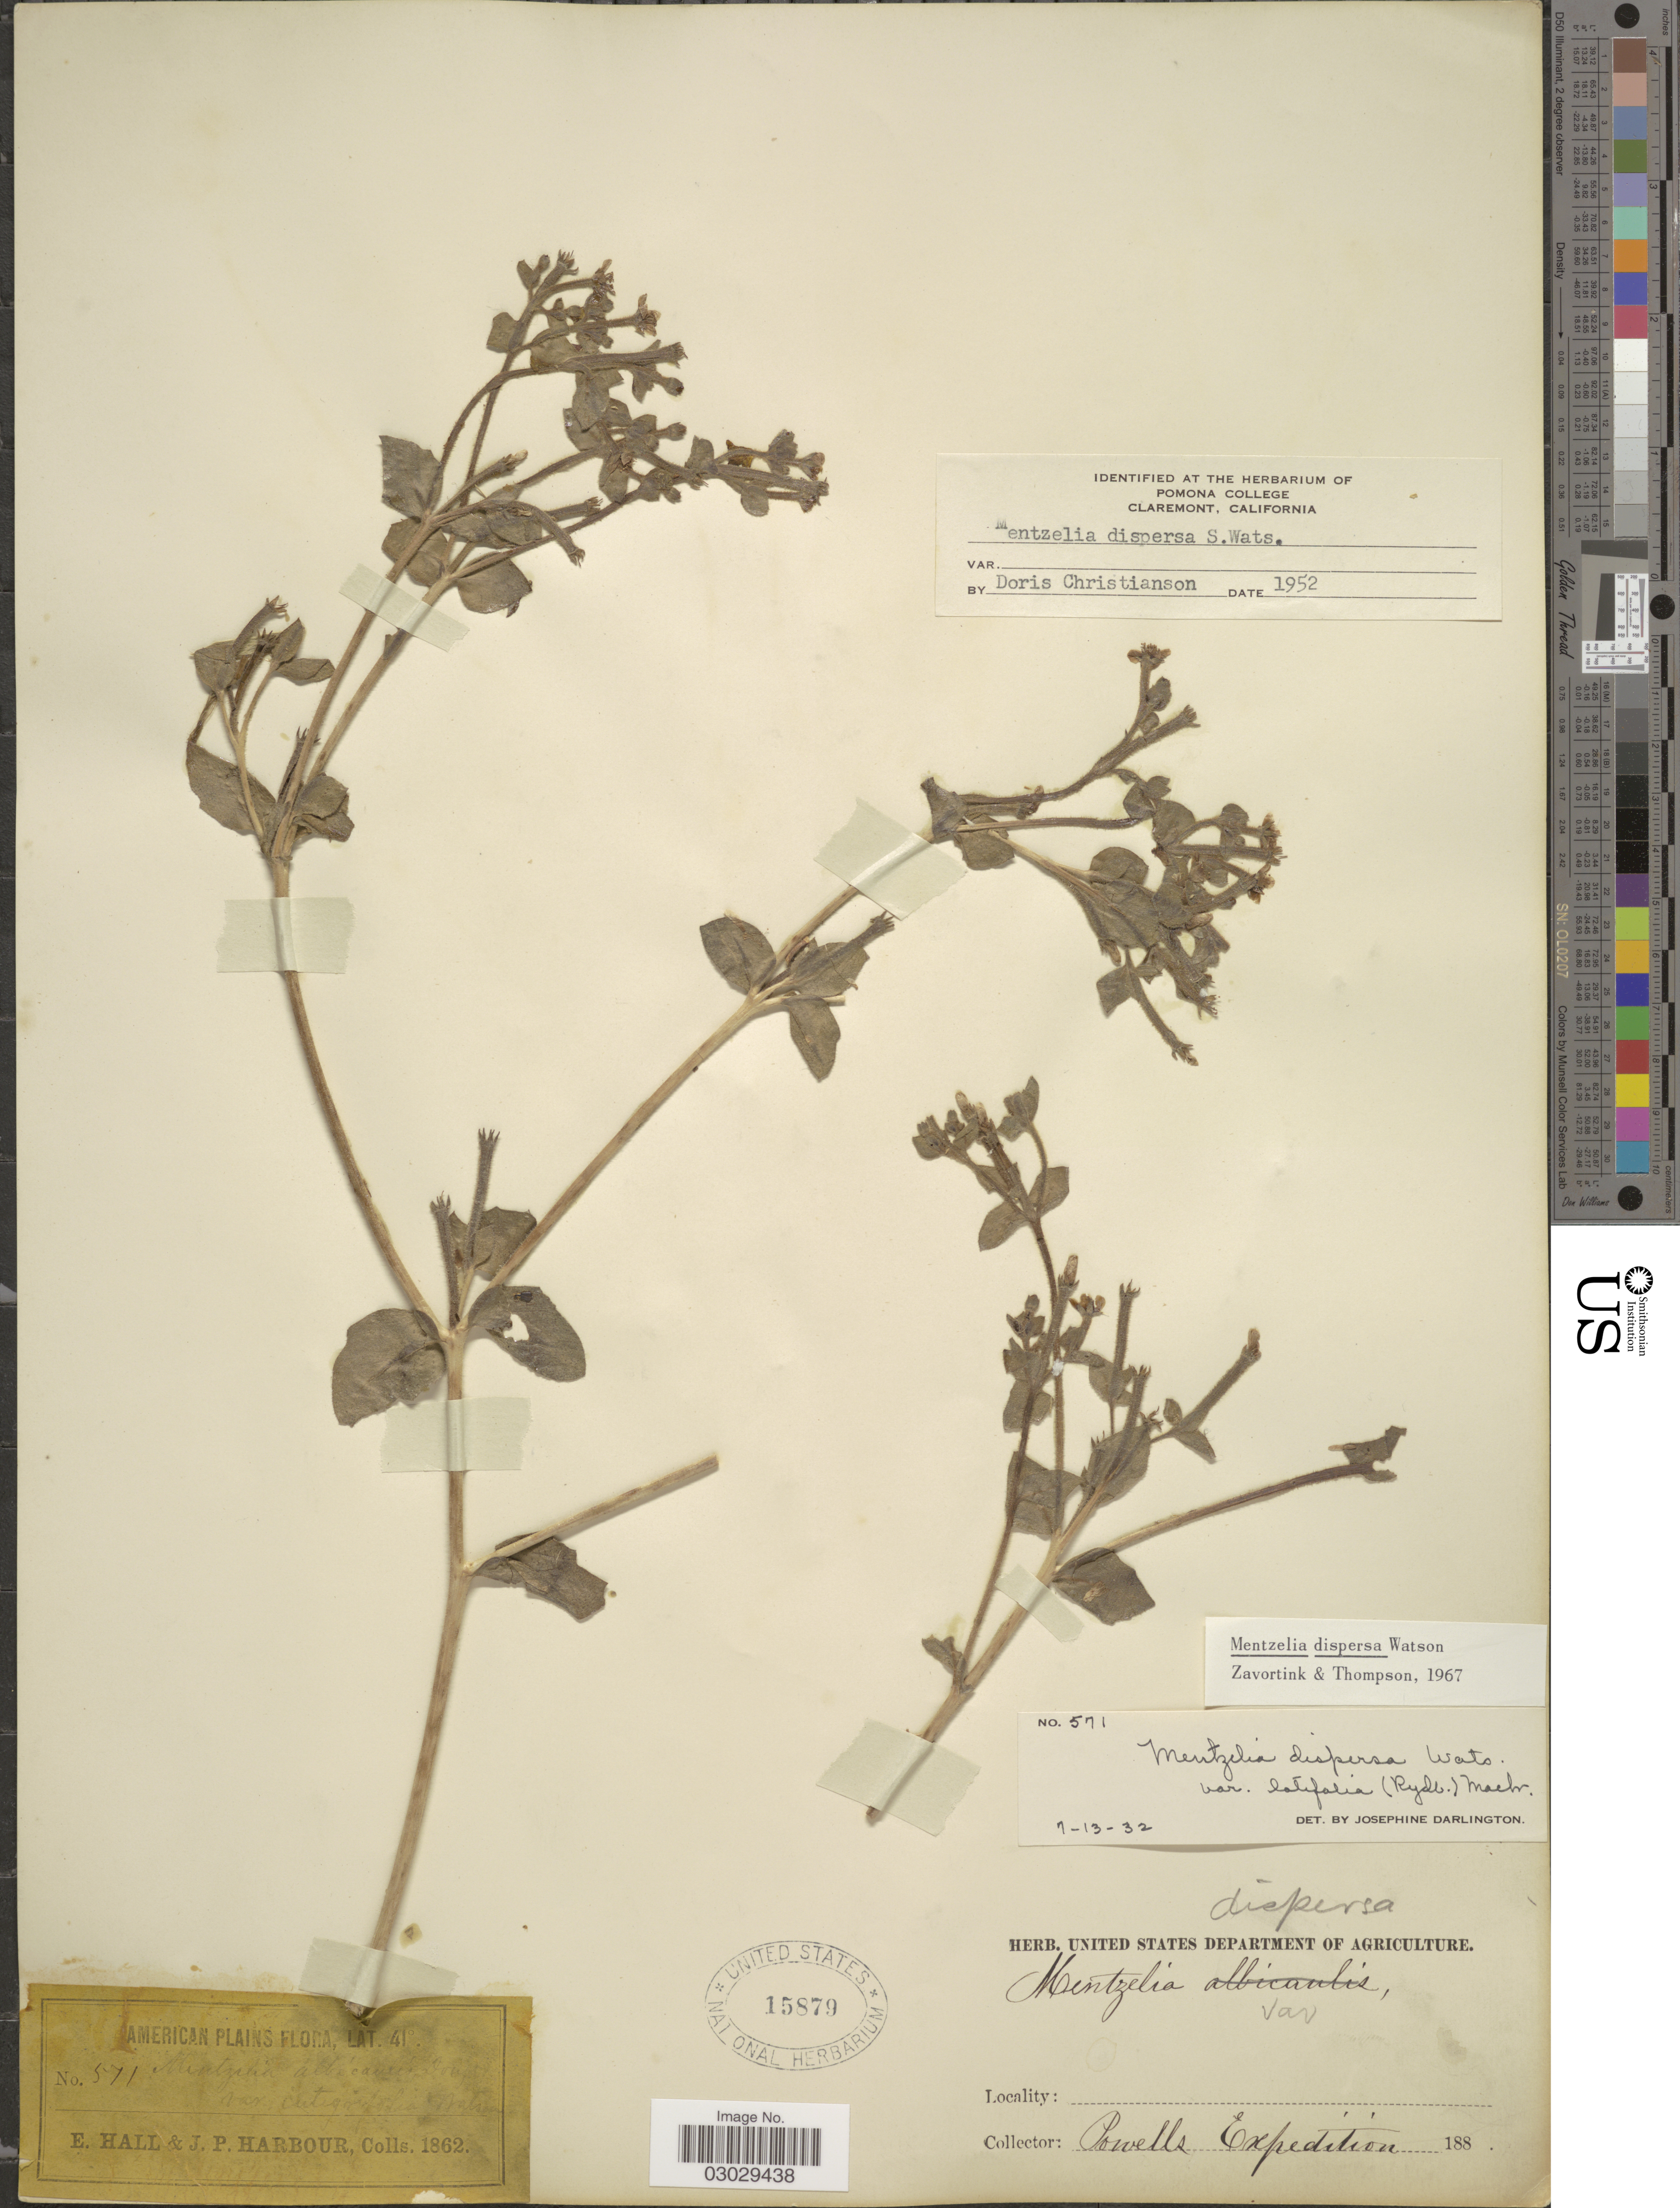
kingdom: Plantae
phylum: Tracheophyta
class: Magnoliopsida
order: Cornales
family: Loasaceae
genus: Mentzelia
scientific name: Mentzelia dispersa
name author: S. Watson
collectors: E. Hall & J. Harbour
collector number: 571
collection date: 1862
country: United States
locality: American Plains.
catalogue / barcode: US 15879